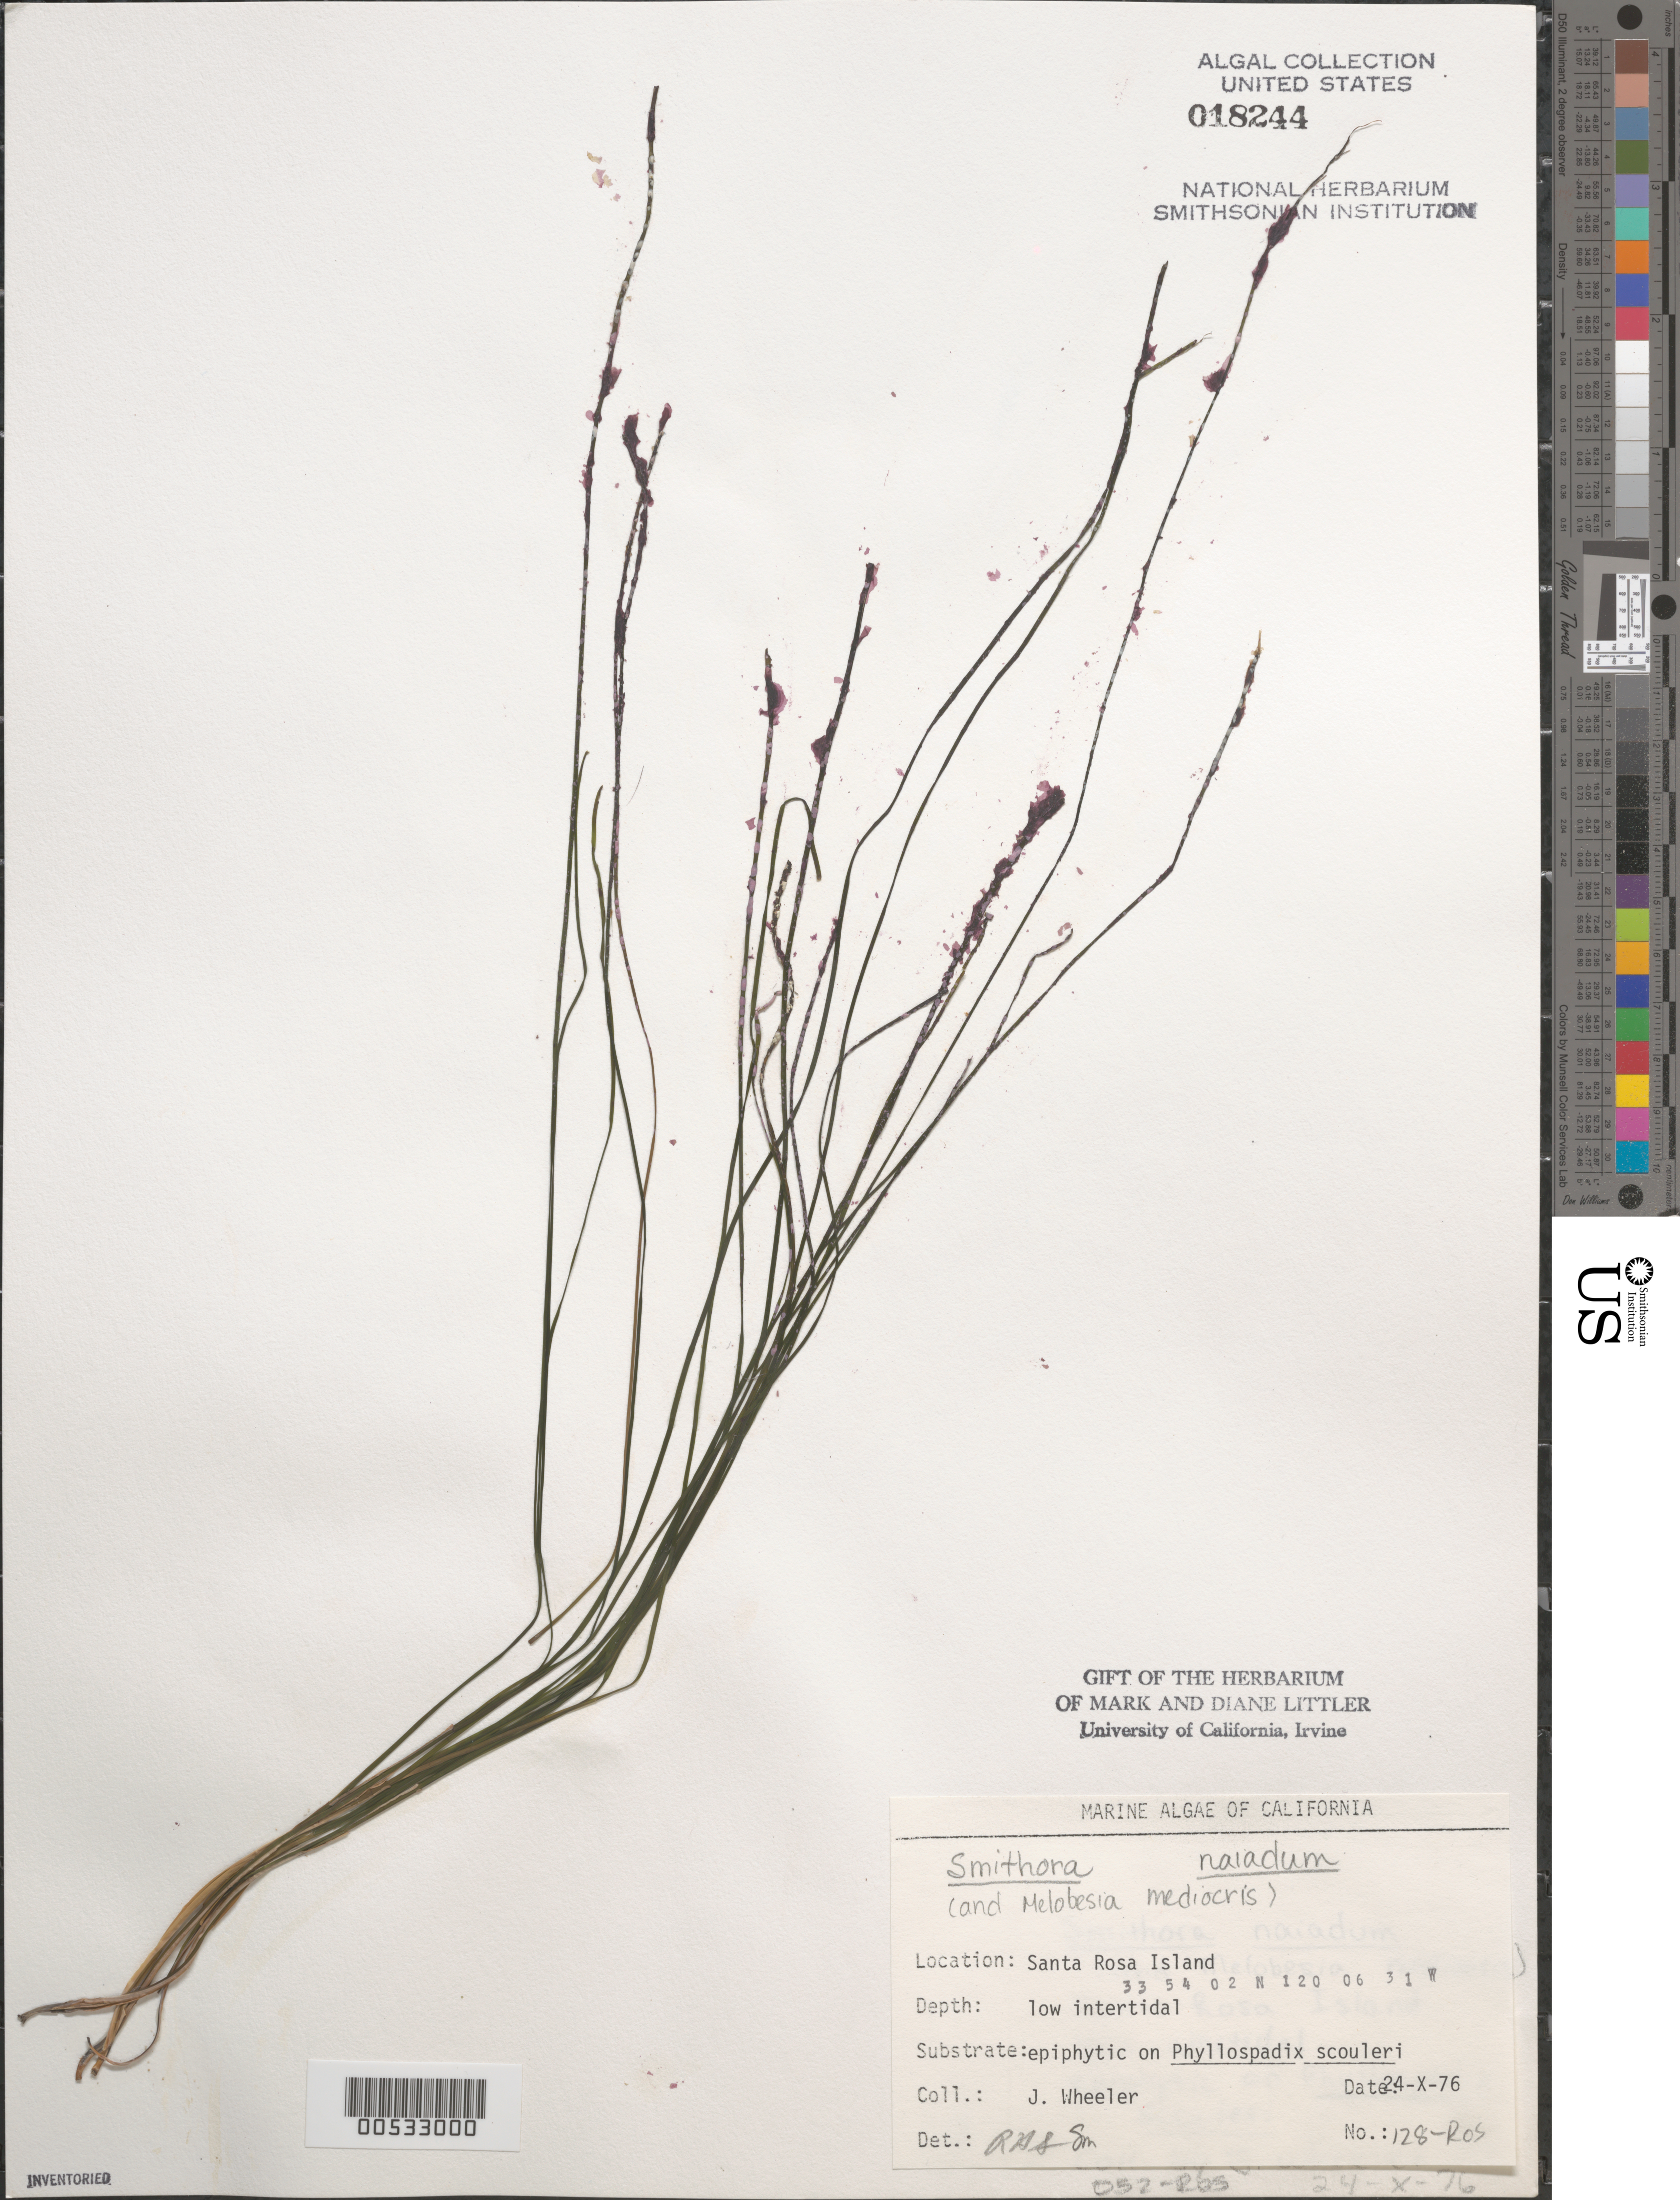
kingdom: Plantae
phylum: Rhodophyta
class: Compsopogonophyceae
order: Erythropeltidales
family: Erythrotrichiaceae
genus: Smithora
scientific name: Smithora naiadum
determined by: Sims, Robert H.; Murray, S. N.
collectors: J. L. Wheeler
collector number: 128-ros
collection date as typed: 24 Oct 1976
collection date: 1976-10-24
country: United States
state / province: California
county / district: Santa Barbara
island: Santa Rosa Island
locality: Johnson's Lee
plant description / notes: BLM-SOCALBIGHT Rocky Intertidal Survey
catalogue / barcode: US 18244